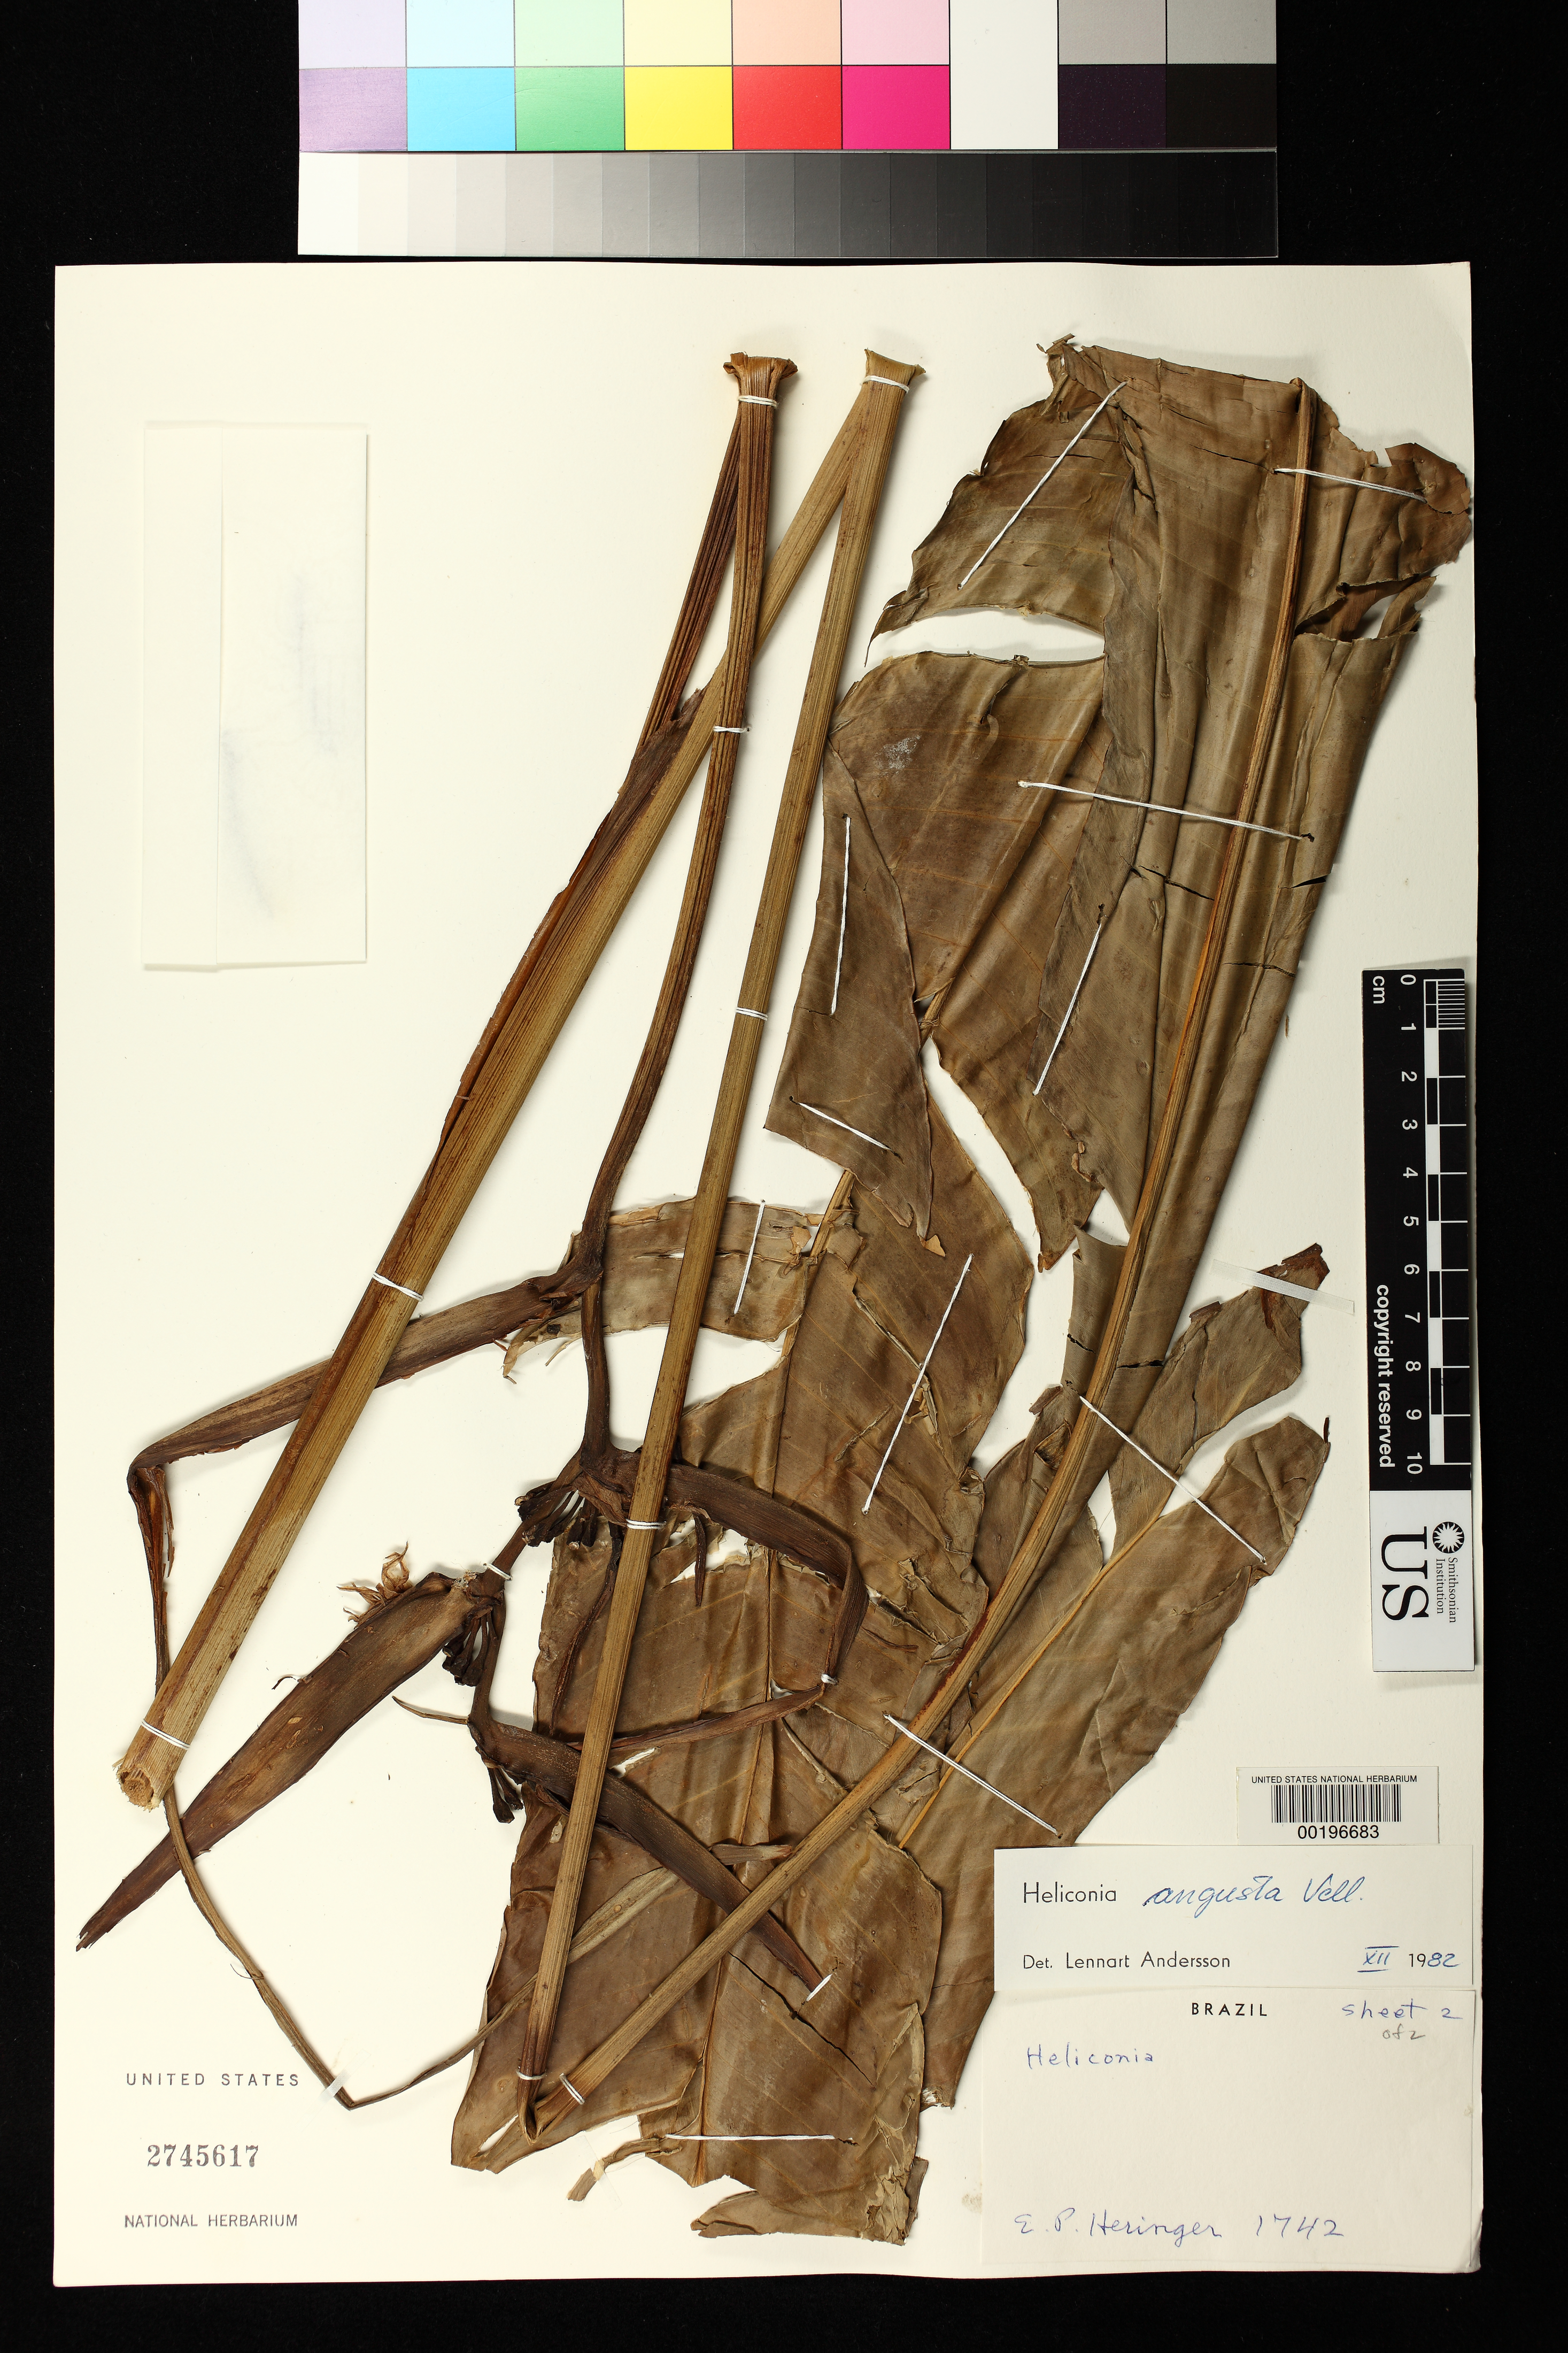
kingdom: Plantae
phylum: Tracheophyta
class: Liliopsida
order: Zingiberales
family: Heliconiaceae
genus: Heliconia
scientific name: Heliconia angusta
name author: Vell.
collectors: E. P. Heringer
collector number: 1742 / Herb. 52375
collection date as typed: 18 Jan 1945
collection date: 1945-01-18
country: Brazil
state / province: Minas Gerais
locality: Estacao experimental de coronel pacheco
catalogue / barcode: US 2745617